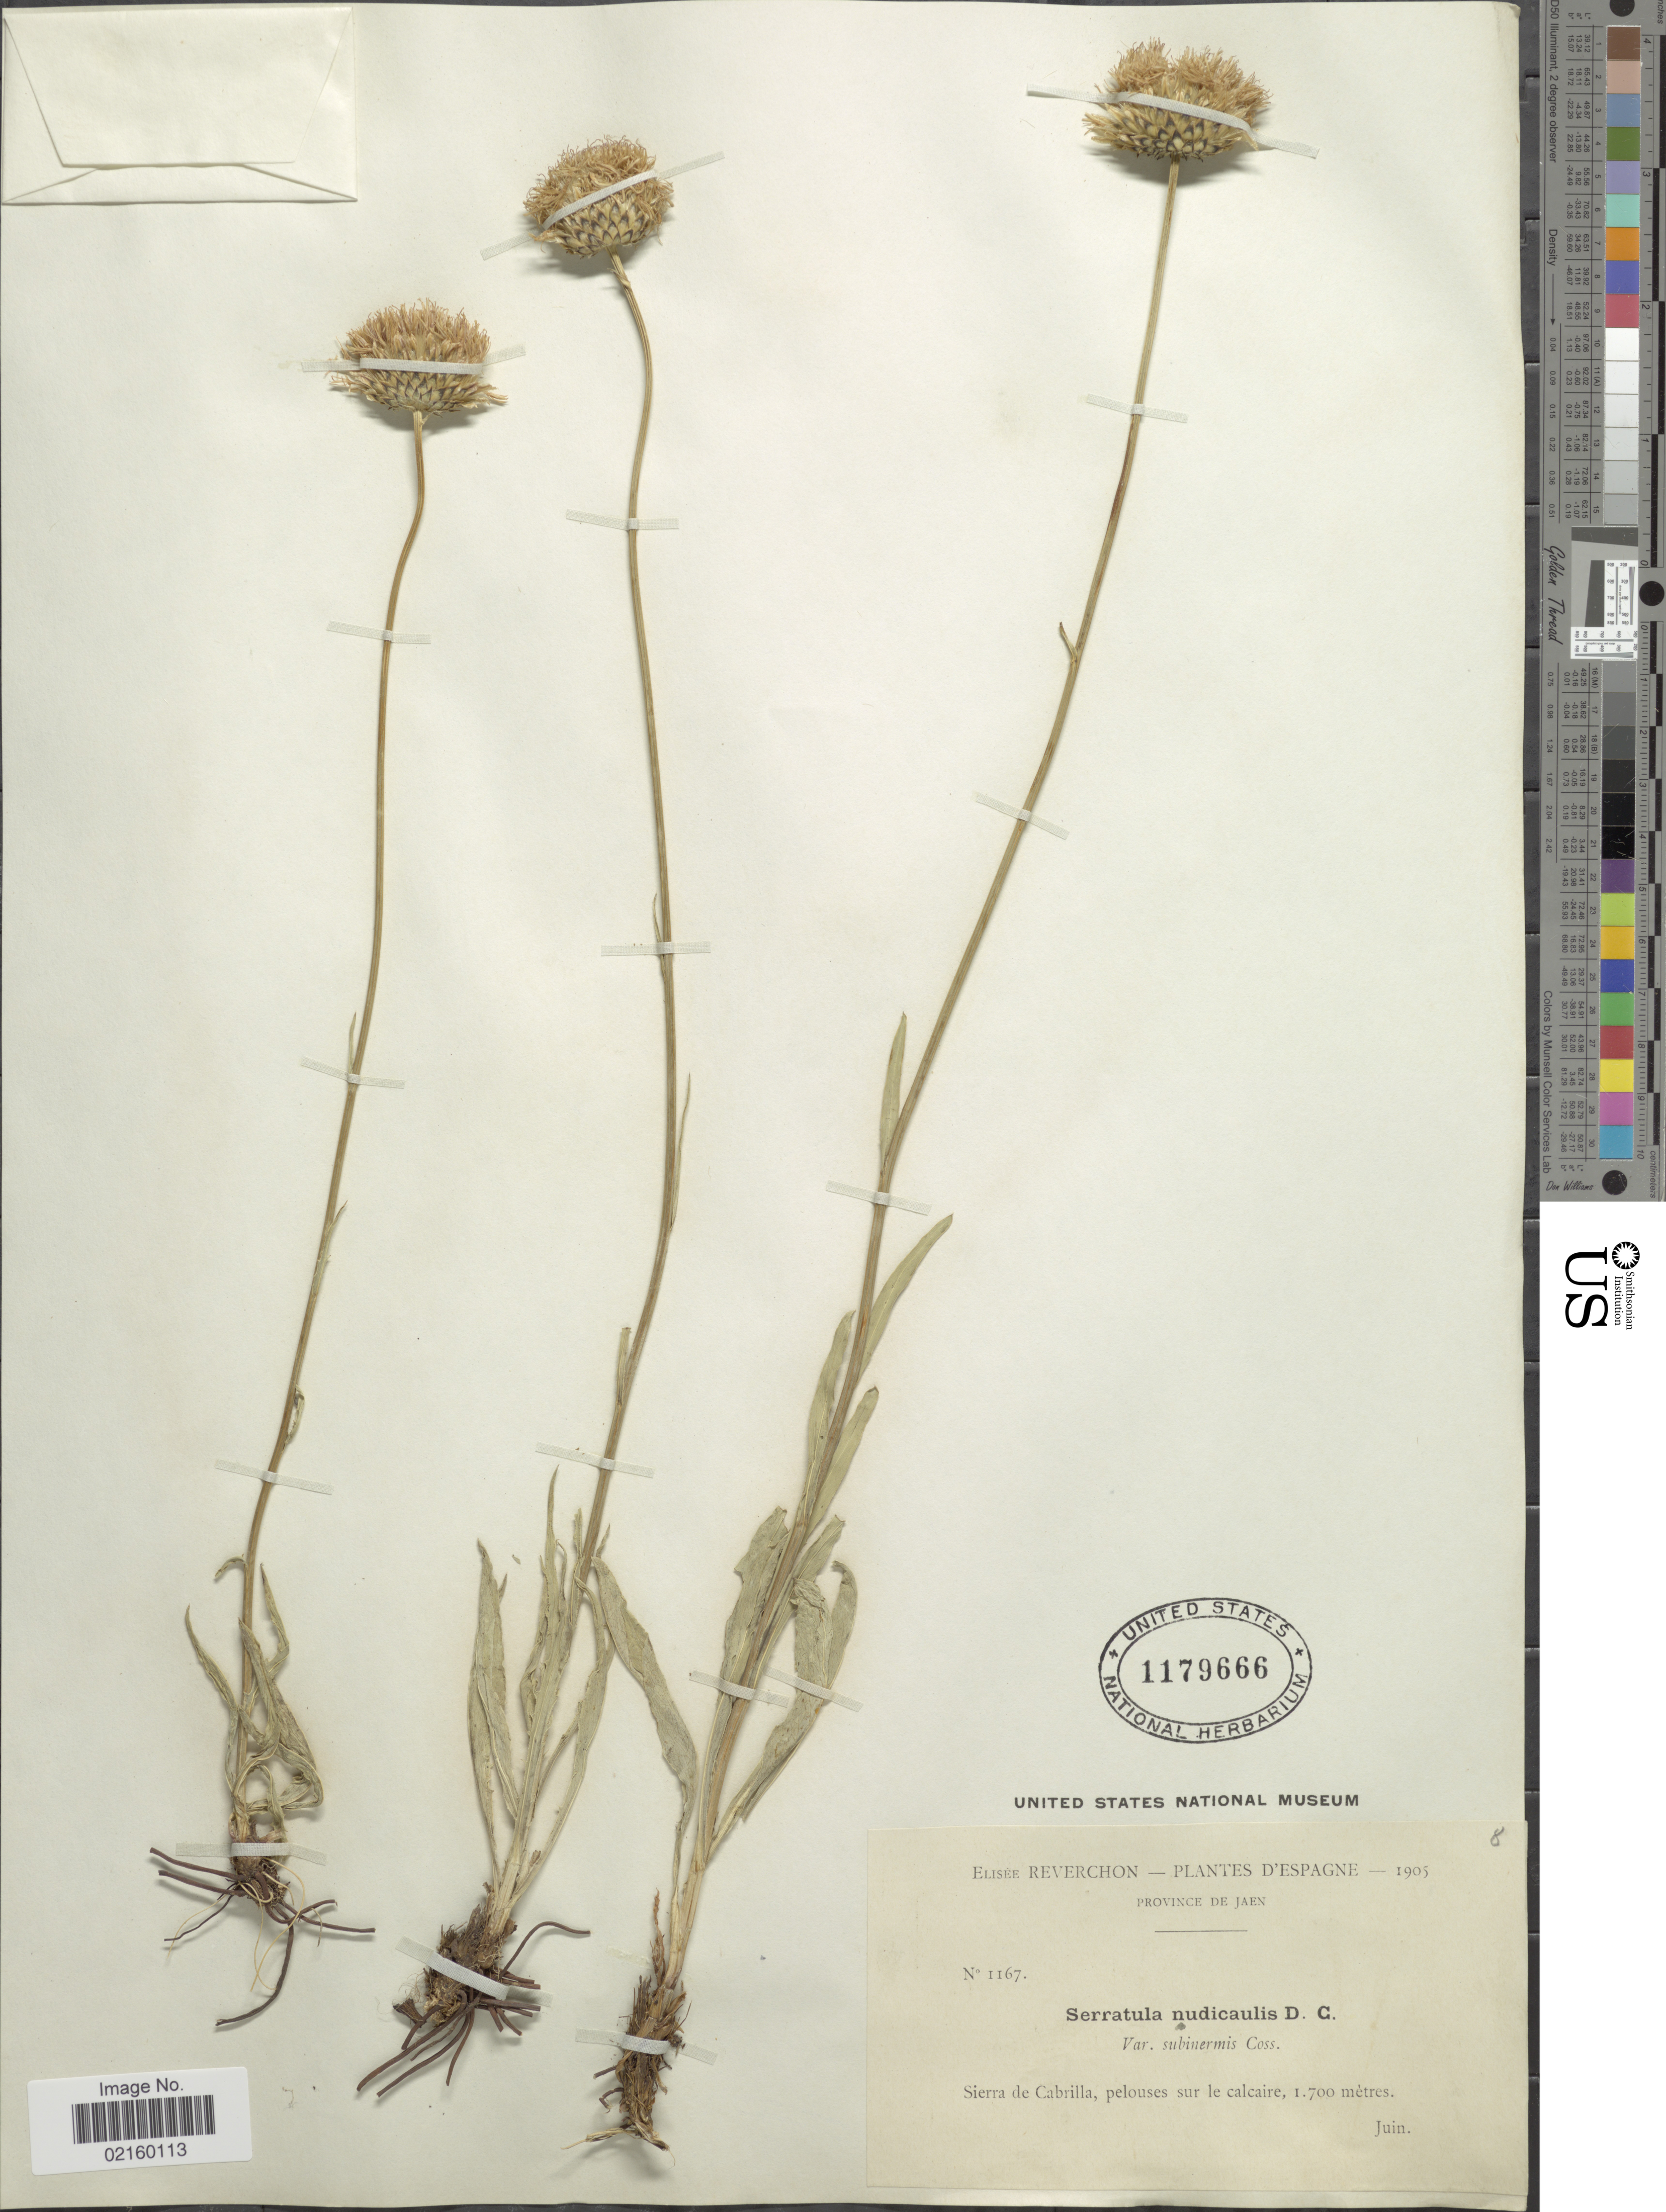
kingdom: Plantae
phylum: Tracheophyta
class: Magnoliopsida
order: Asterales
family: Asteraceae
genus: Klasea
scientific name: Klasea nudicaulis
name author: (L.) Fourr.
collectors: E. Reverchon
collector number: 1167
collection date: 1905-06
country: Spain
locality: Province de Jaen, Sierra de Cabrilla, sur le calcaire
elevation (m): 1700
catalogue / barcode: US 1179666